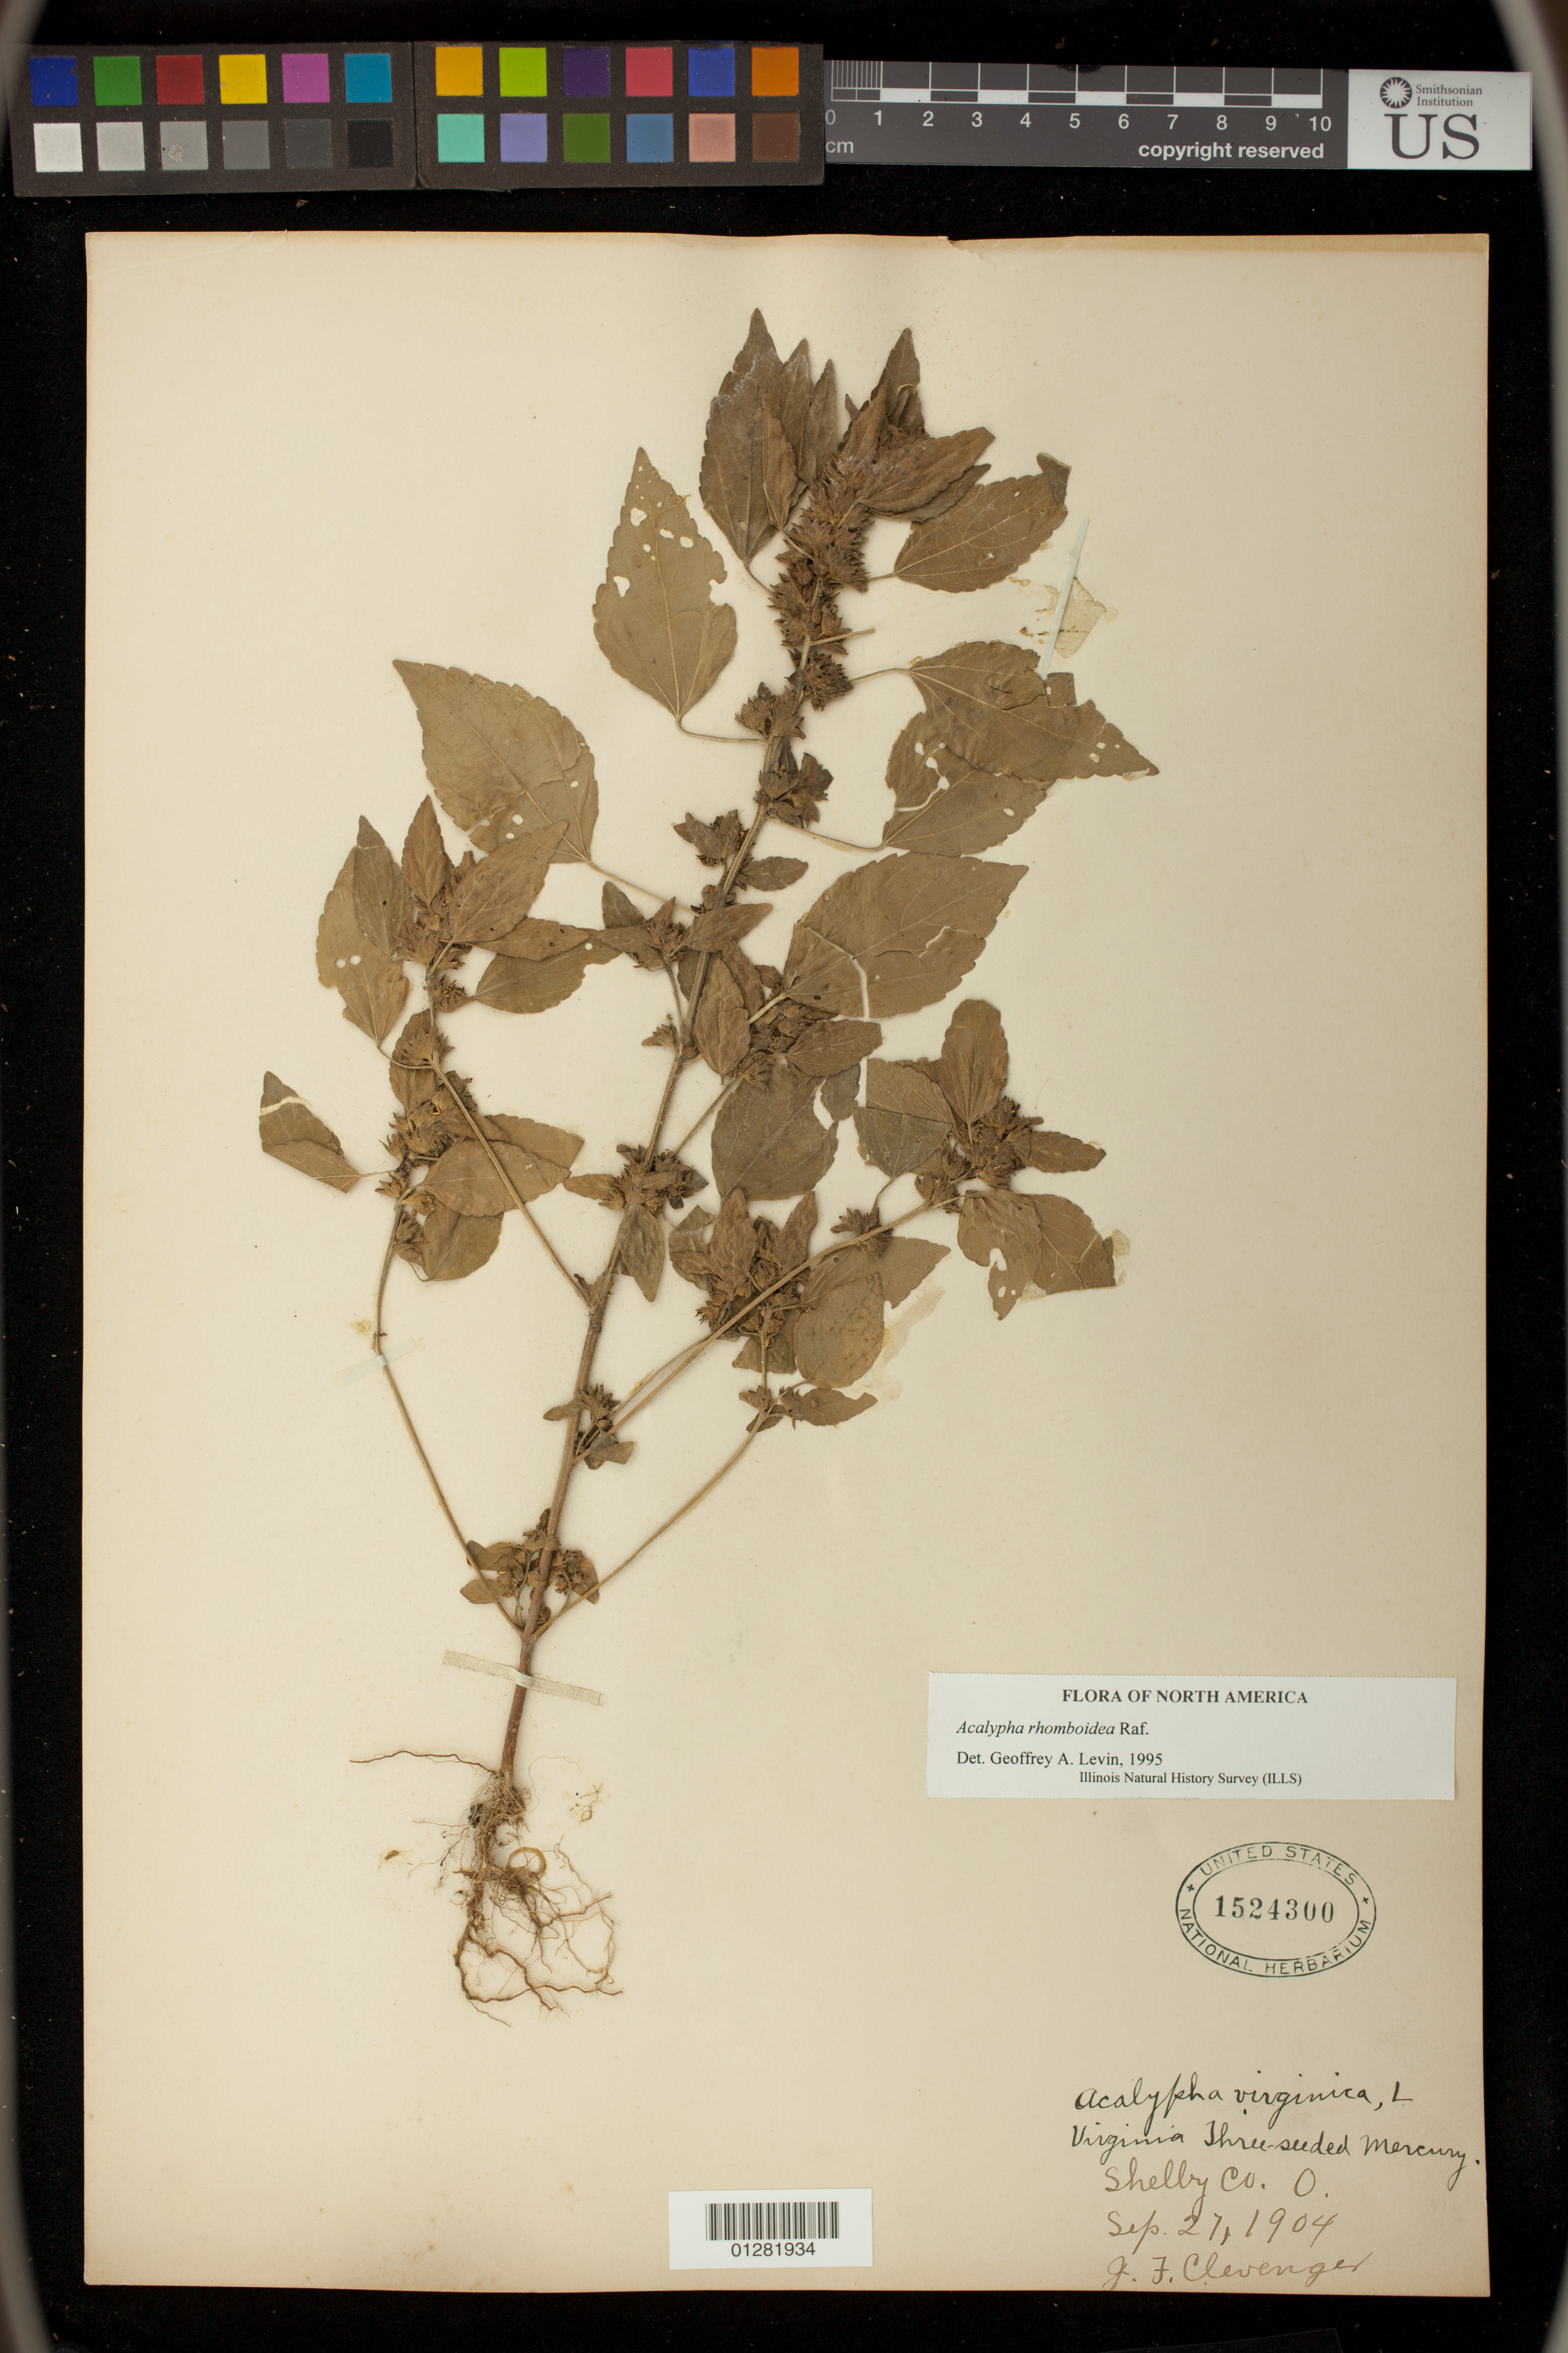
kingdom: Plantae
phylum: Tracheophyta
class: Magnoliopsida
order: Malpighiales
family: Euphorbiaceae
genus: Acalypha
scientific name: Acalypha rhomboidea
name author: Raf.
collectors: J. F. Clevenger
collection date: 1904-09-27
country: United States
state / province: Ohio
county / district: Shelby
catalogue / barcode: US 1524300